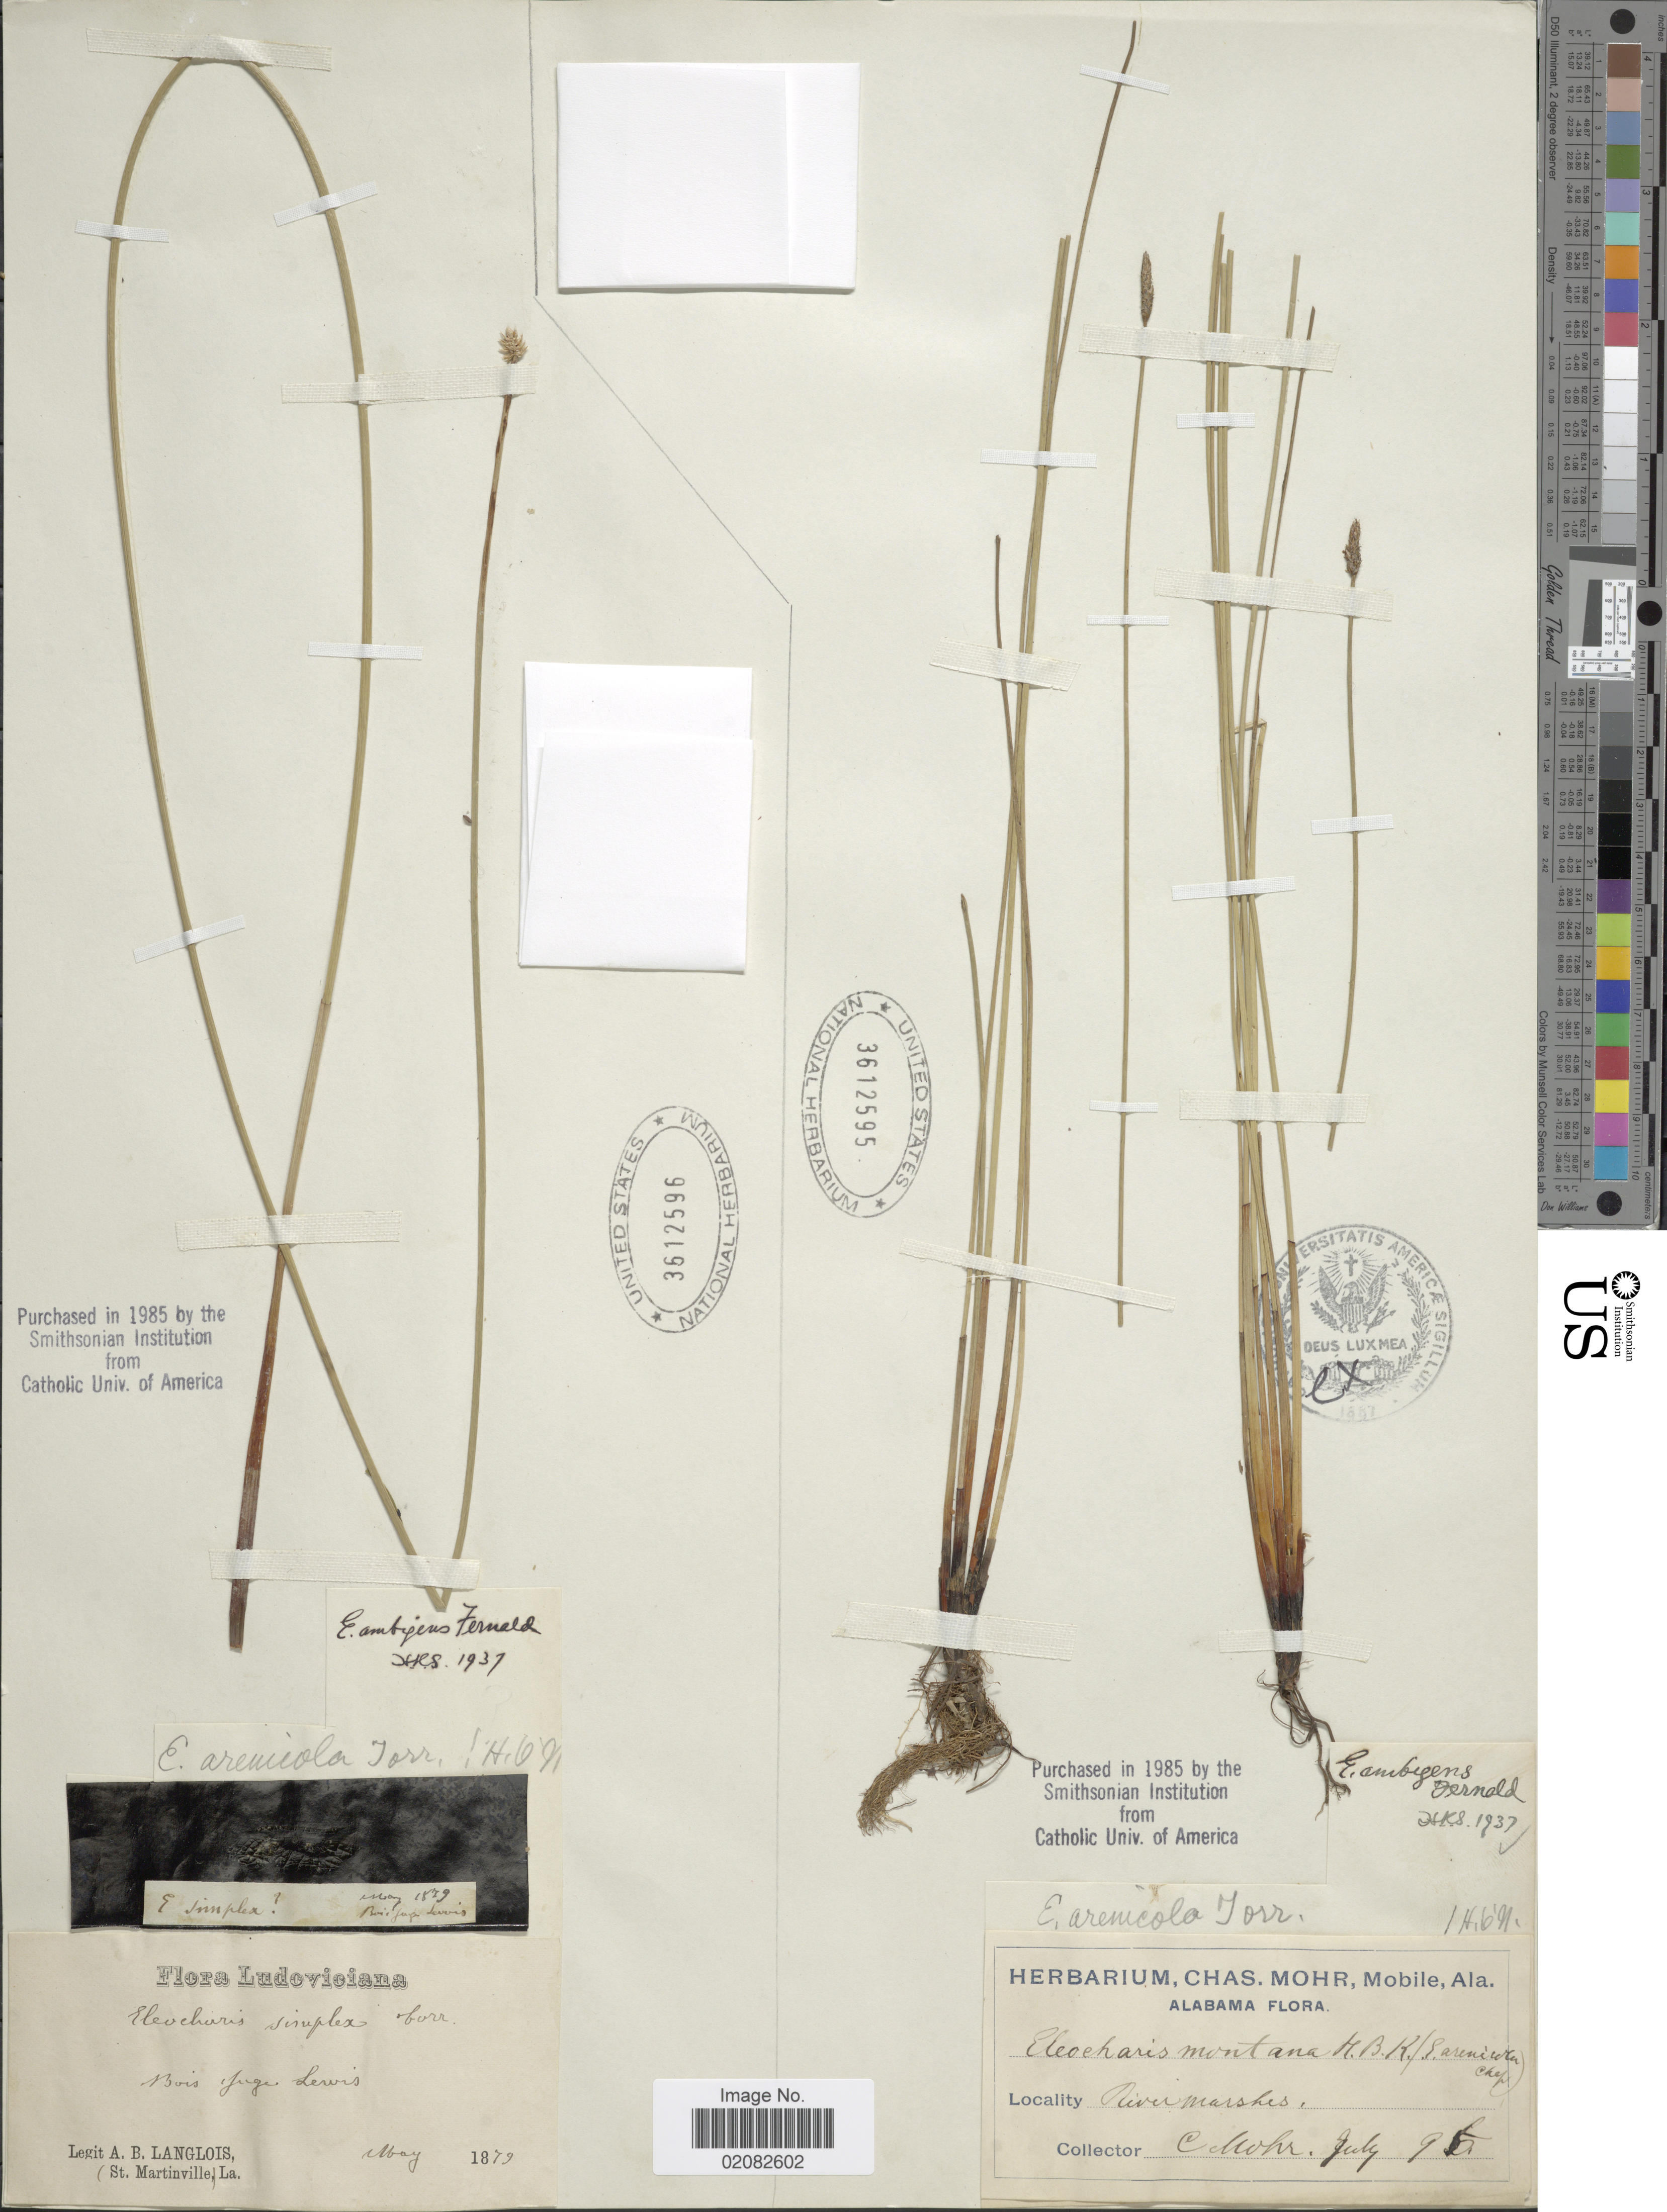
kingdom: Plantae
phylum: Tracheophyta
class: Liliopsida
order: Poales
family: Cyperaceae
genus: Eleocharis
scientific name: Eleocharis fallax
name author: Weath.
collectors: C. T. Mohr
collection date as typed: Transcribed d/m/y: /7/86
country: United States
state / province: Alabama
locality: River marshes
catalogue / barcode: US 3612595-2